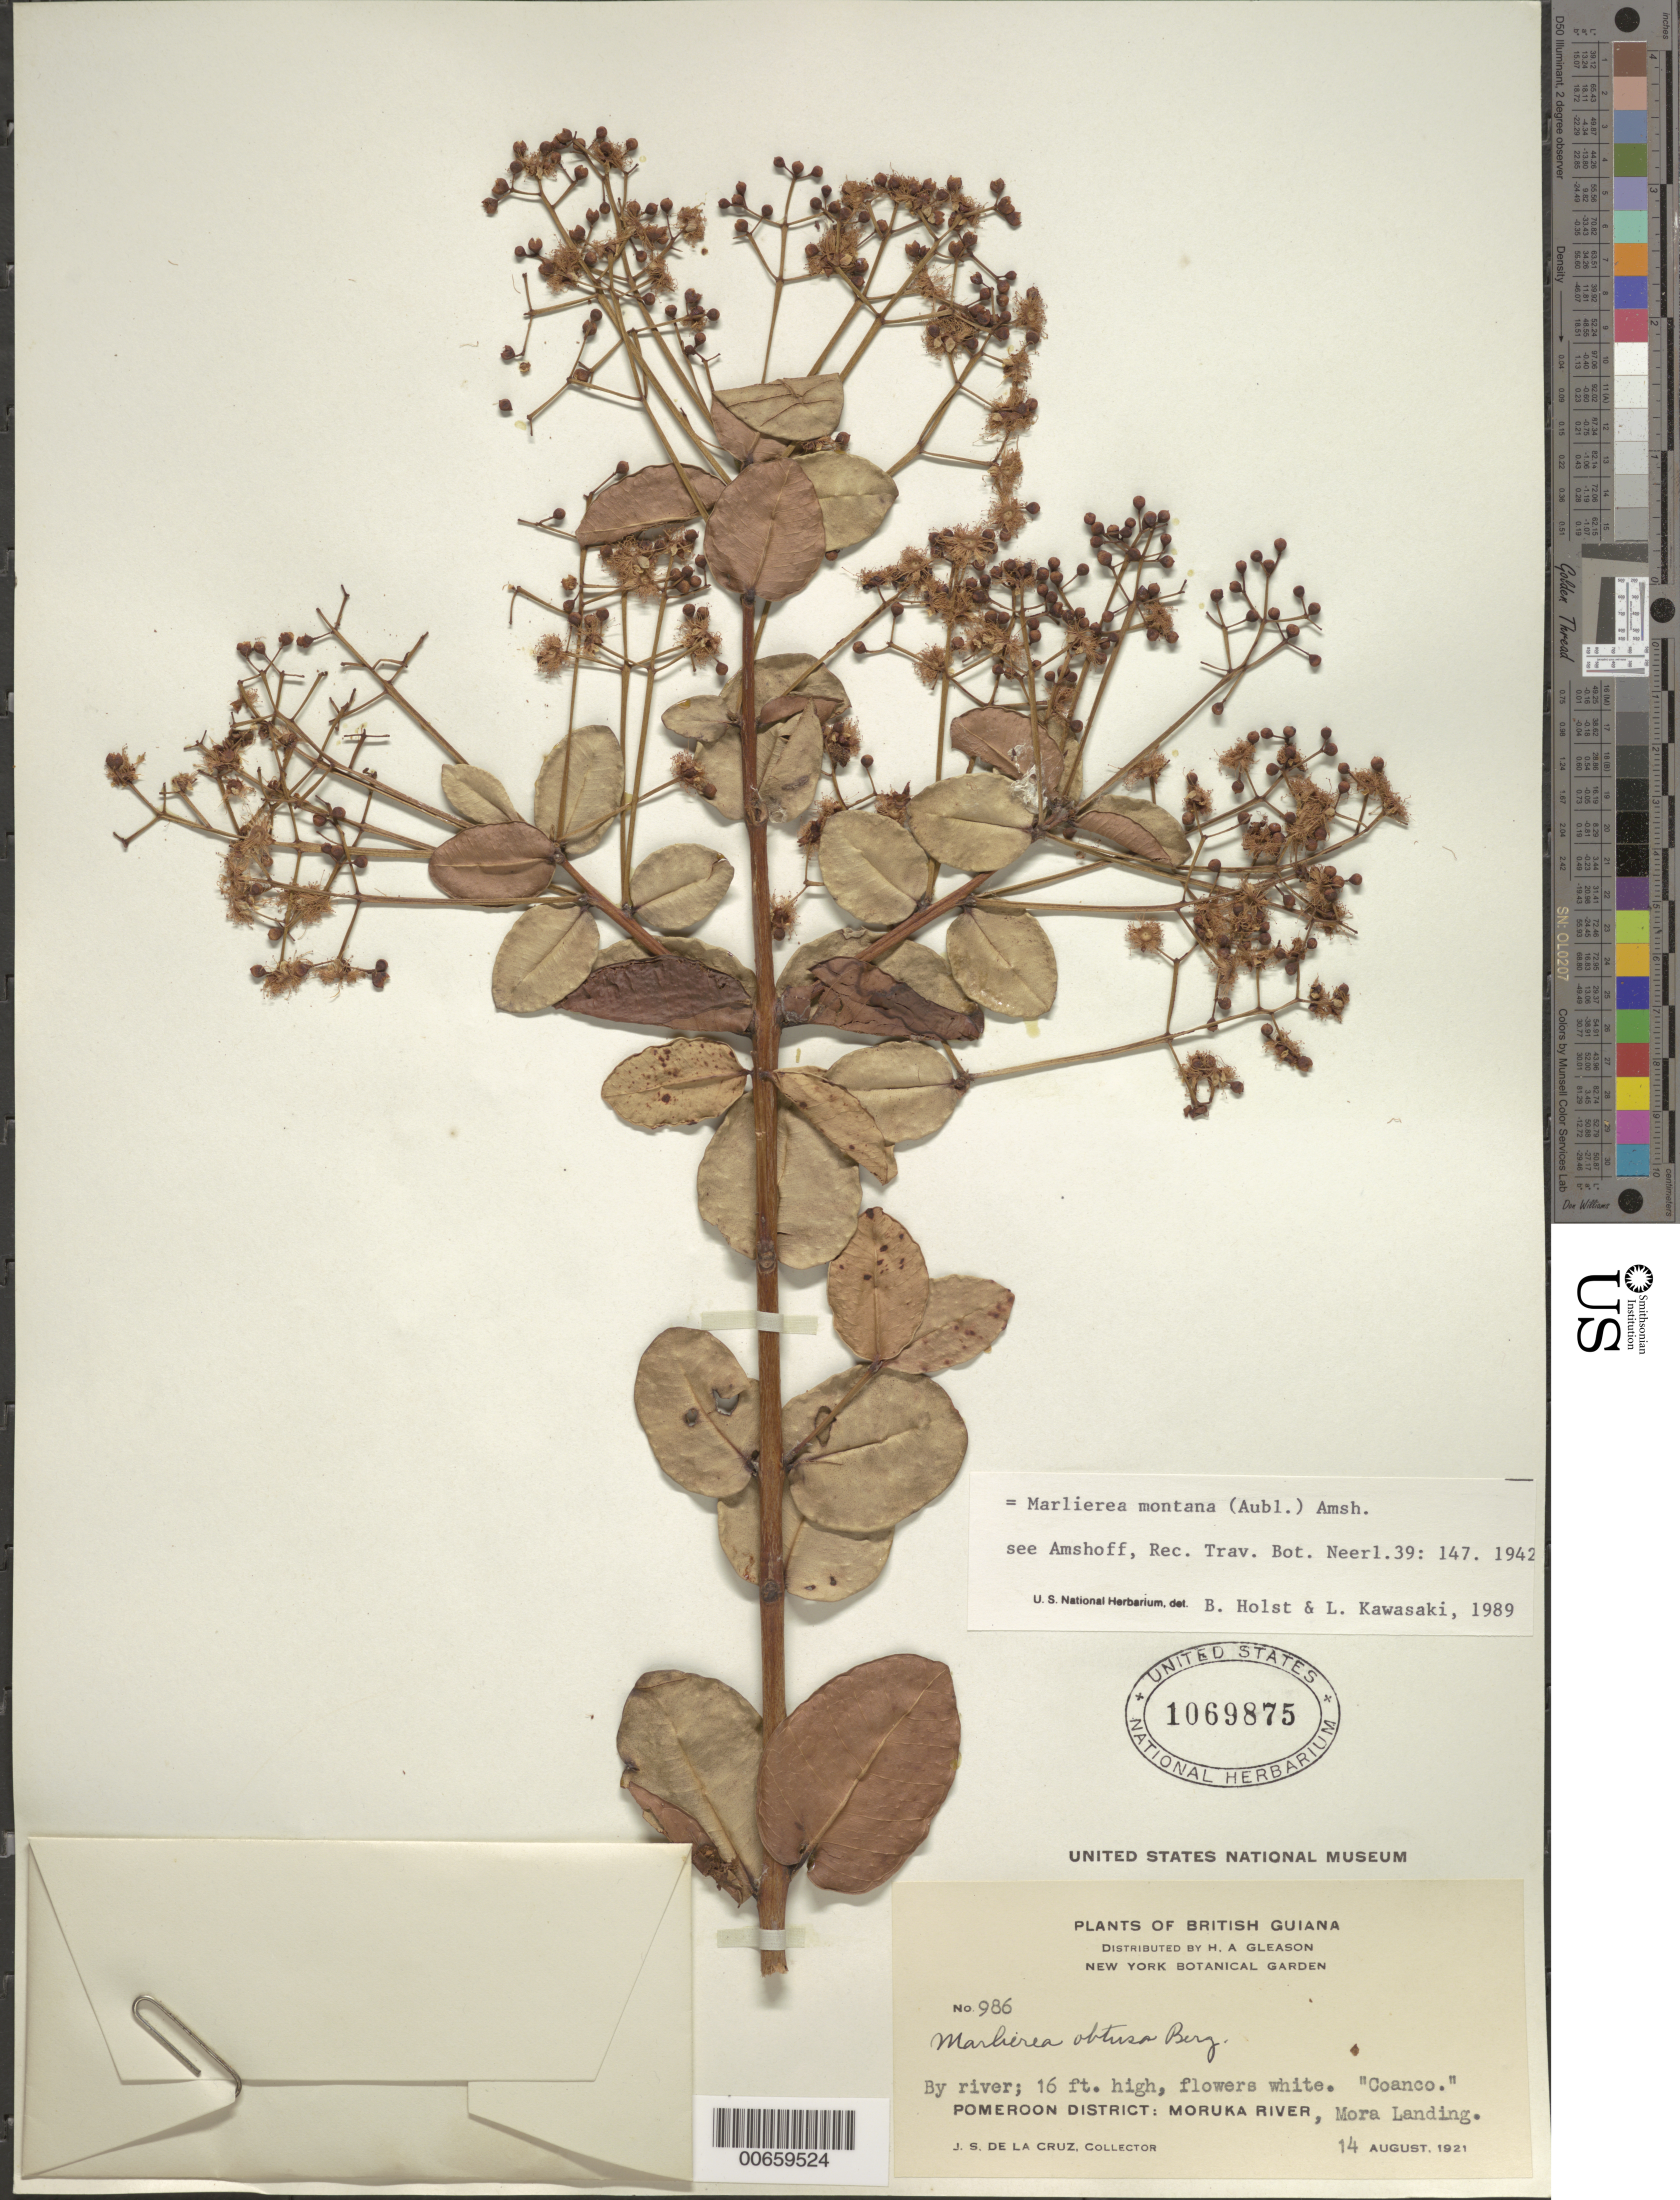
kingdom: Plantae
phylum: Tracheophyta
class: Magnoliopsida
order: Myrtales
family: Myrtaceae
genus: Myrcia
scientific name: Myrcia neomontana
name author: E. Lucas & C.E. Wilson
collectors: J. S. de la Cruz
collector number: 986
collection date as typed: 14-Aug-21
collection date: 1921-08-14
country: Guyana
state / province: Barima-Waini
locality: Mora Landing, Moruka R., Pomeroon Dist.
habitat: Riverside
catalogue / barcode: US 1069875